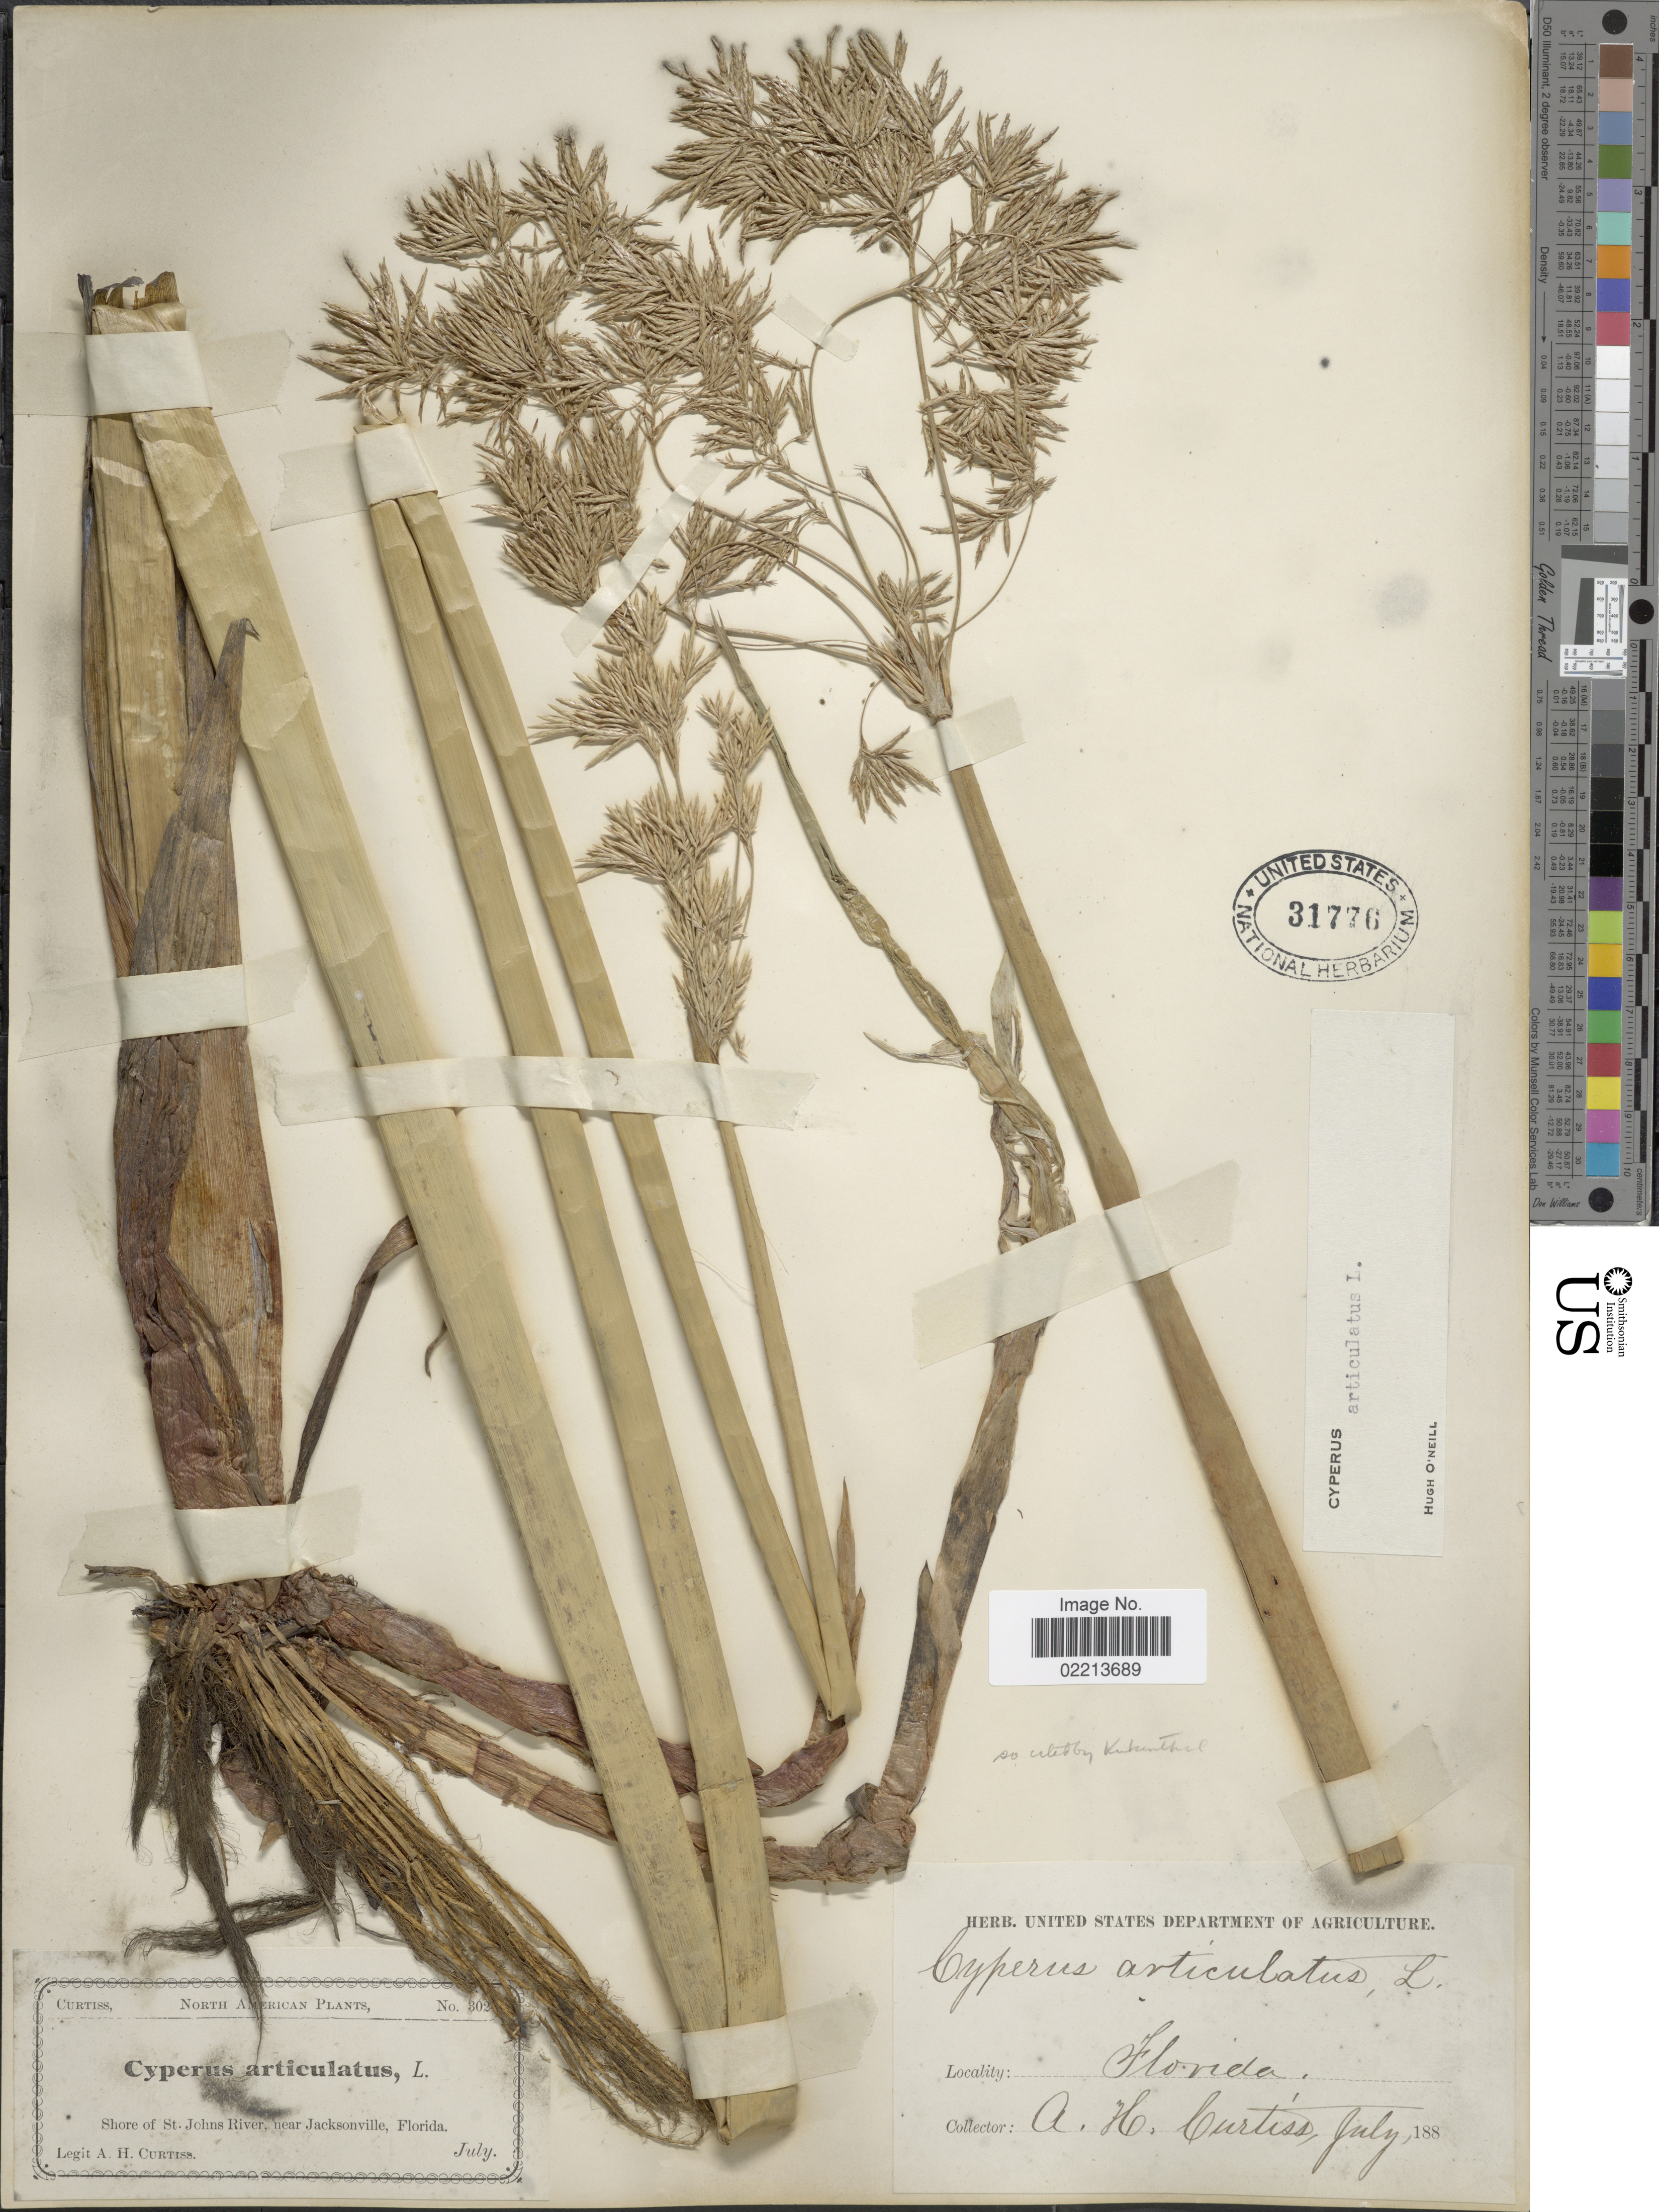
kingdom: Plantae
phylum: Tracheophyta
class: Liliopsida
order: Poales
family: Cyperaceae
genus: Cyperus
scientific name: Cyperus articulatus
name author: L.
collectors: A. H. Curtiss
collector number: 302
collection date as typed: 188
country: United States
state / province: Florida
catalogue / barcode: US 31776